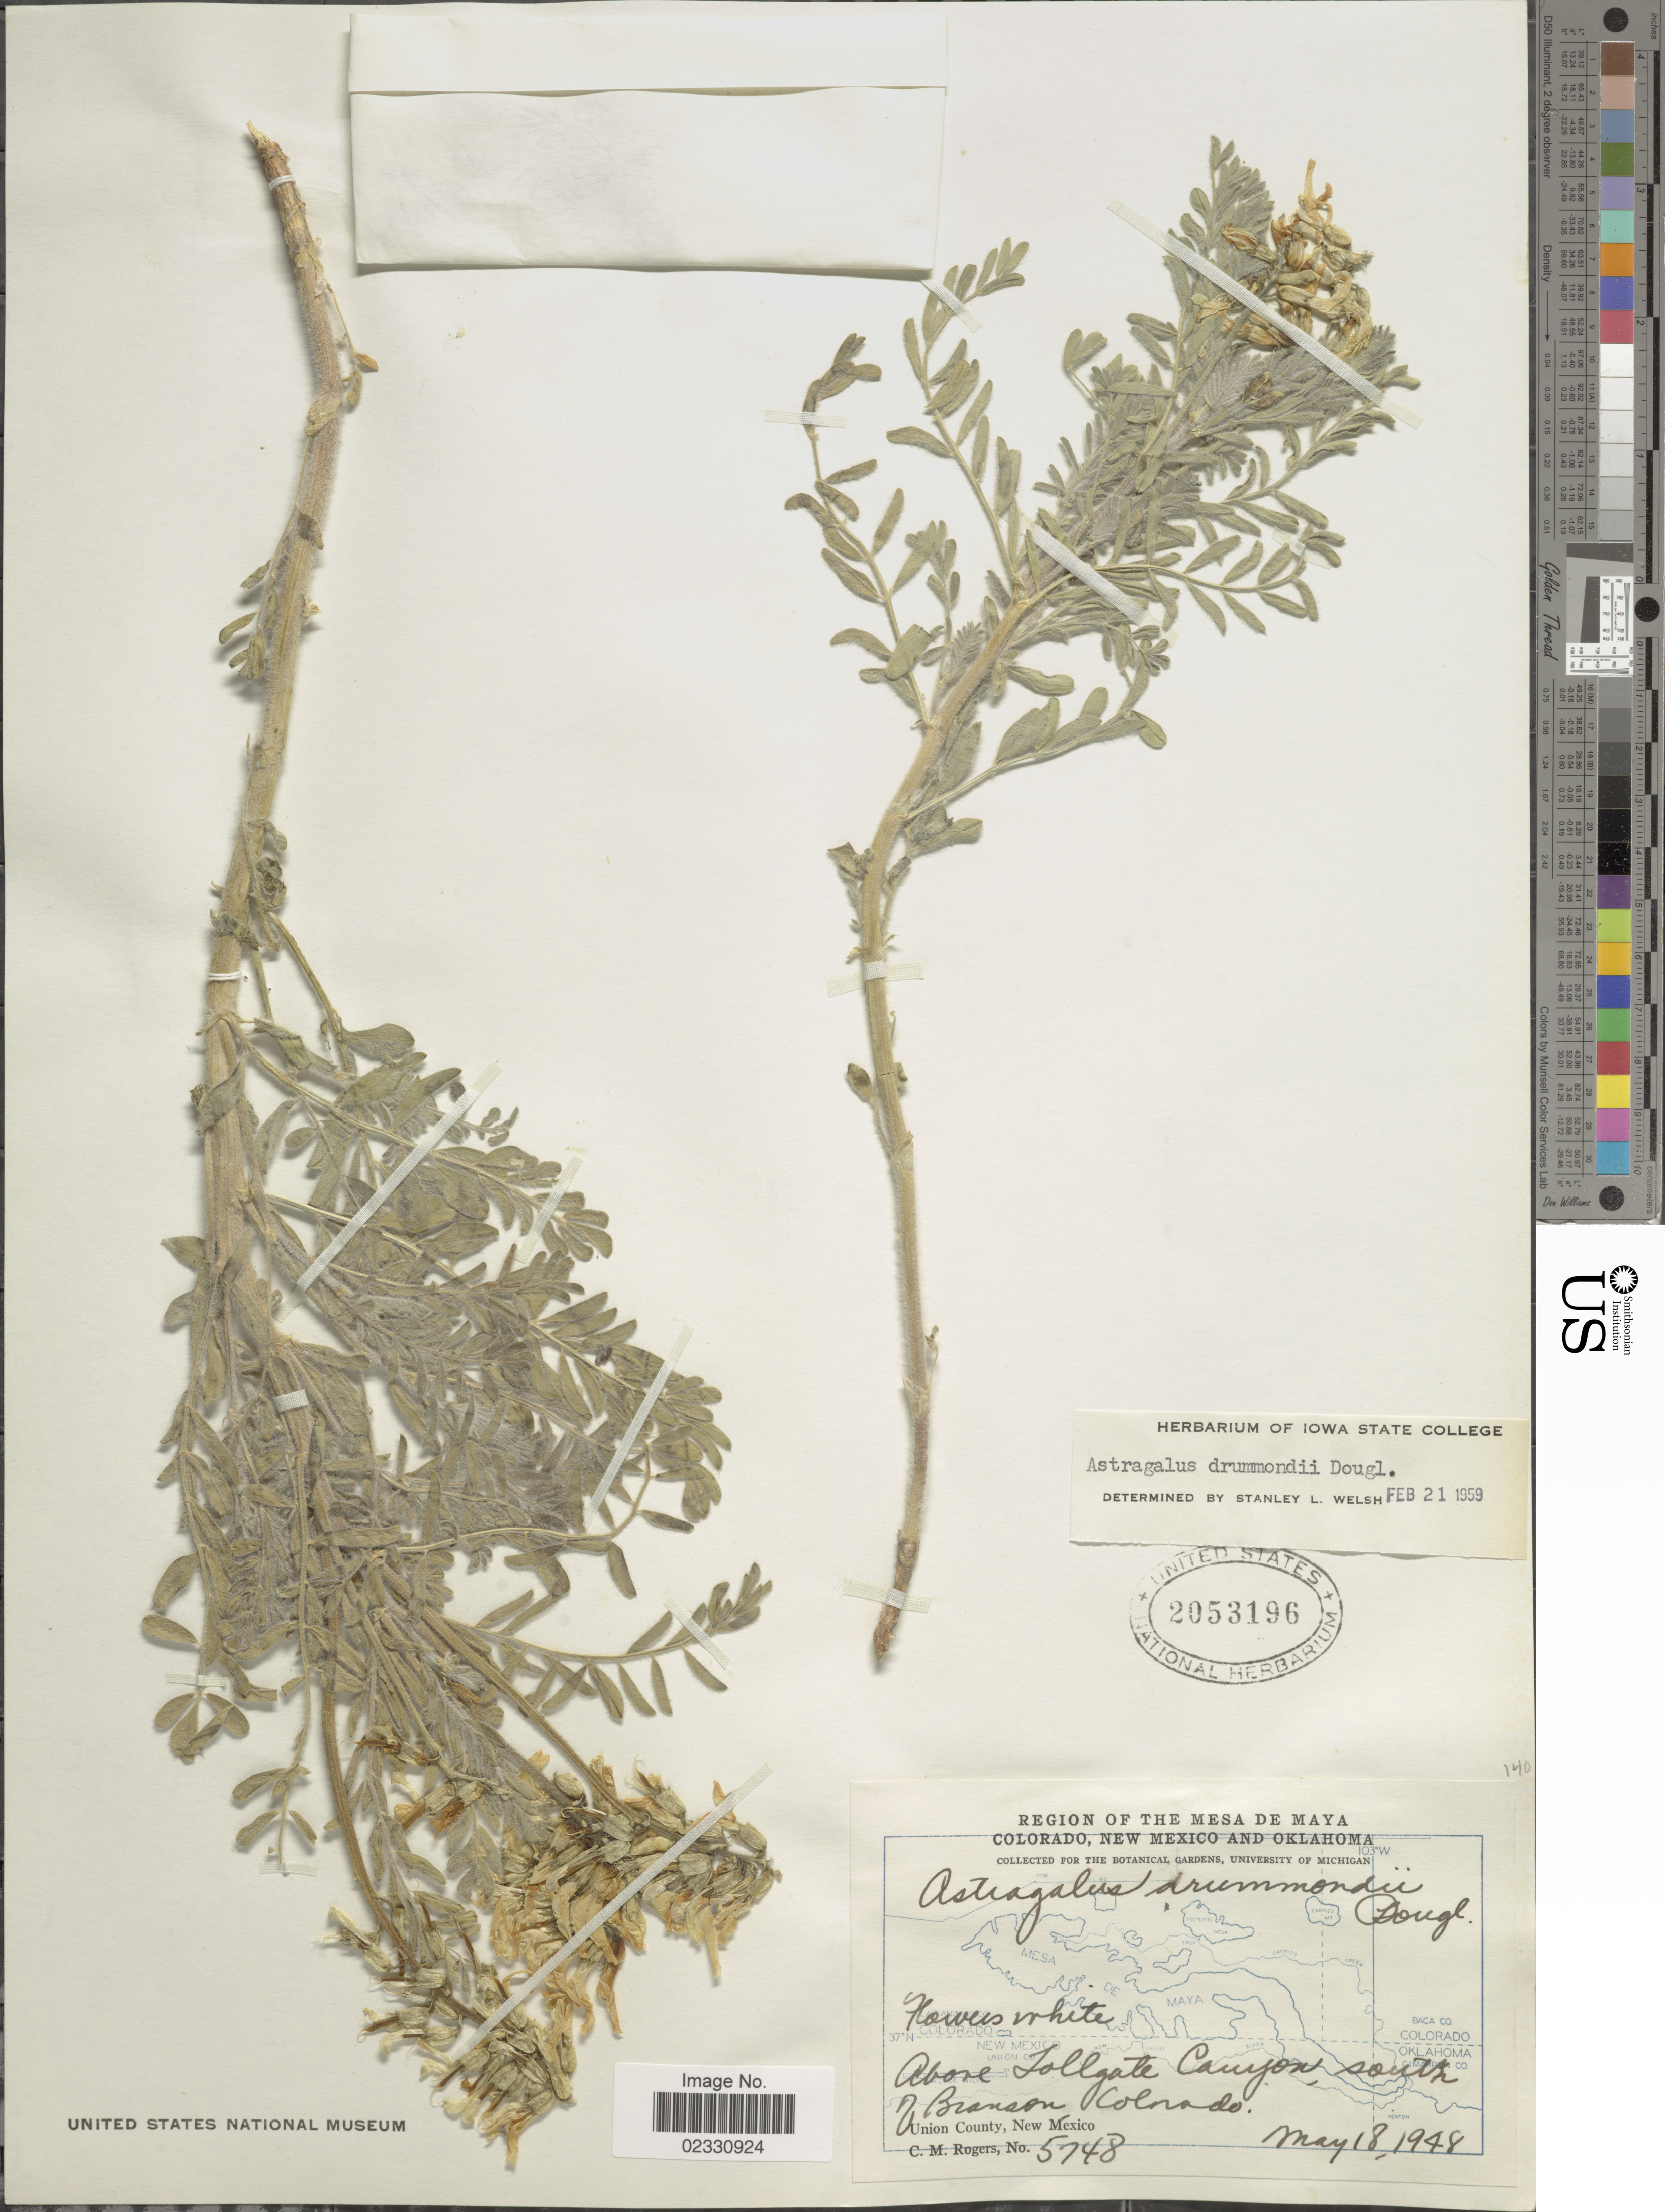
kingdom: Plantae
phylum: Tracheophyta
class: Magnoliopsida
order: Fabales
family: Fabaceae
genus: Astragalus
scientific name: Astragalus drummondii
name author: Hook.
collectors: C. M. Rogers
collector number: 5748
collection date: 1948-05-18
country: United States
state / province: Colorado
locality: Region of the Mesa de Maya Colorado, New Mexico and OKlahoma, Above Tollgate Canyon, south of Branson, Union County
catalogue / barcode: US 2053196